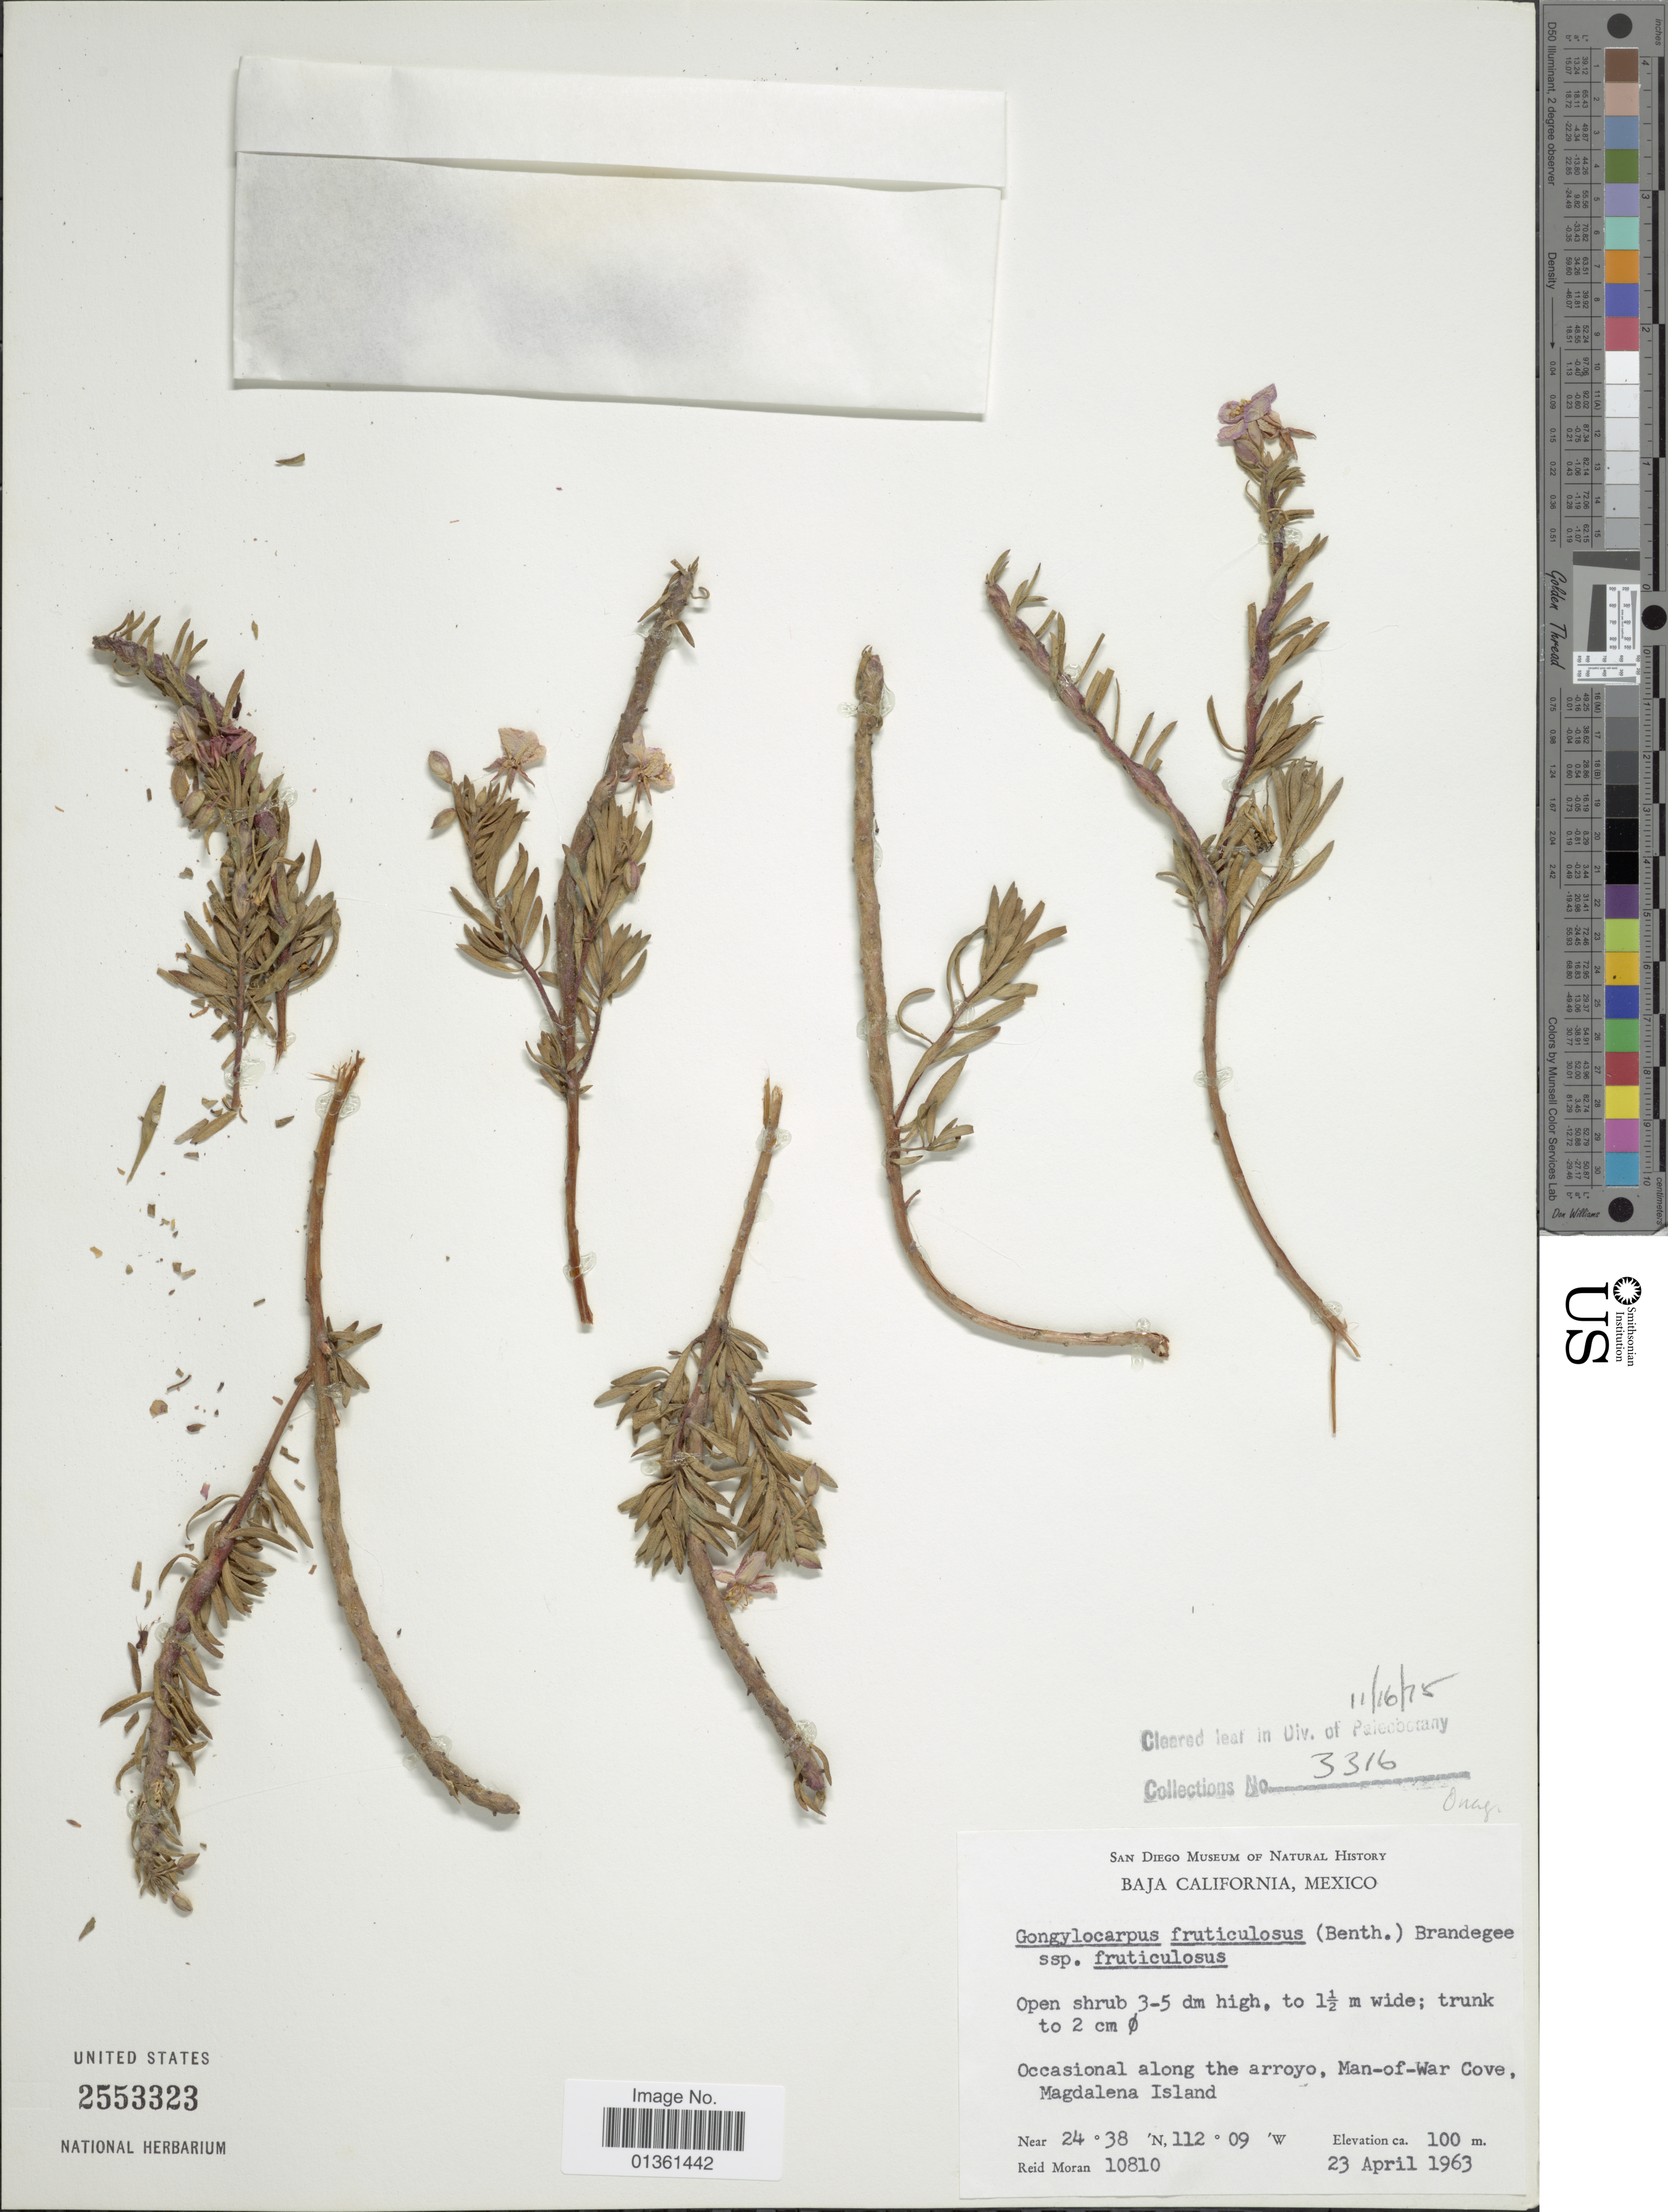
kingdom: Plantae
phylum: Tracheophyta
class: Magnoliopsida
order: Myrtales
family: Onagraceae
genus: Gongylocarpus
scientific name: Gongylocarpus fruticulosus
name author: (Benth.) K. Brandegee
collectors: R. V. Moran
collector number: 10810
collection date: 1963-04-23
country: Mexico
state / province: Baja California Sur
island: Magdalena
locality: Occasional along the arroyo, Man-of-War Cove, Magdalena Island.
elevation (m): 100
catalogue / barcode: US 2553323